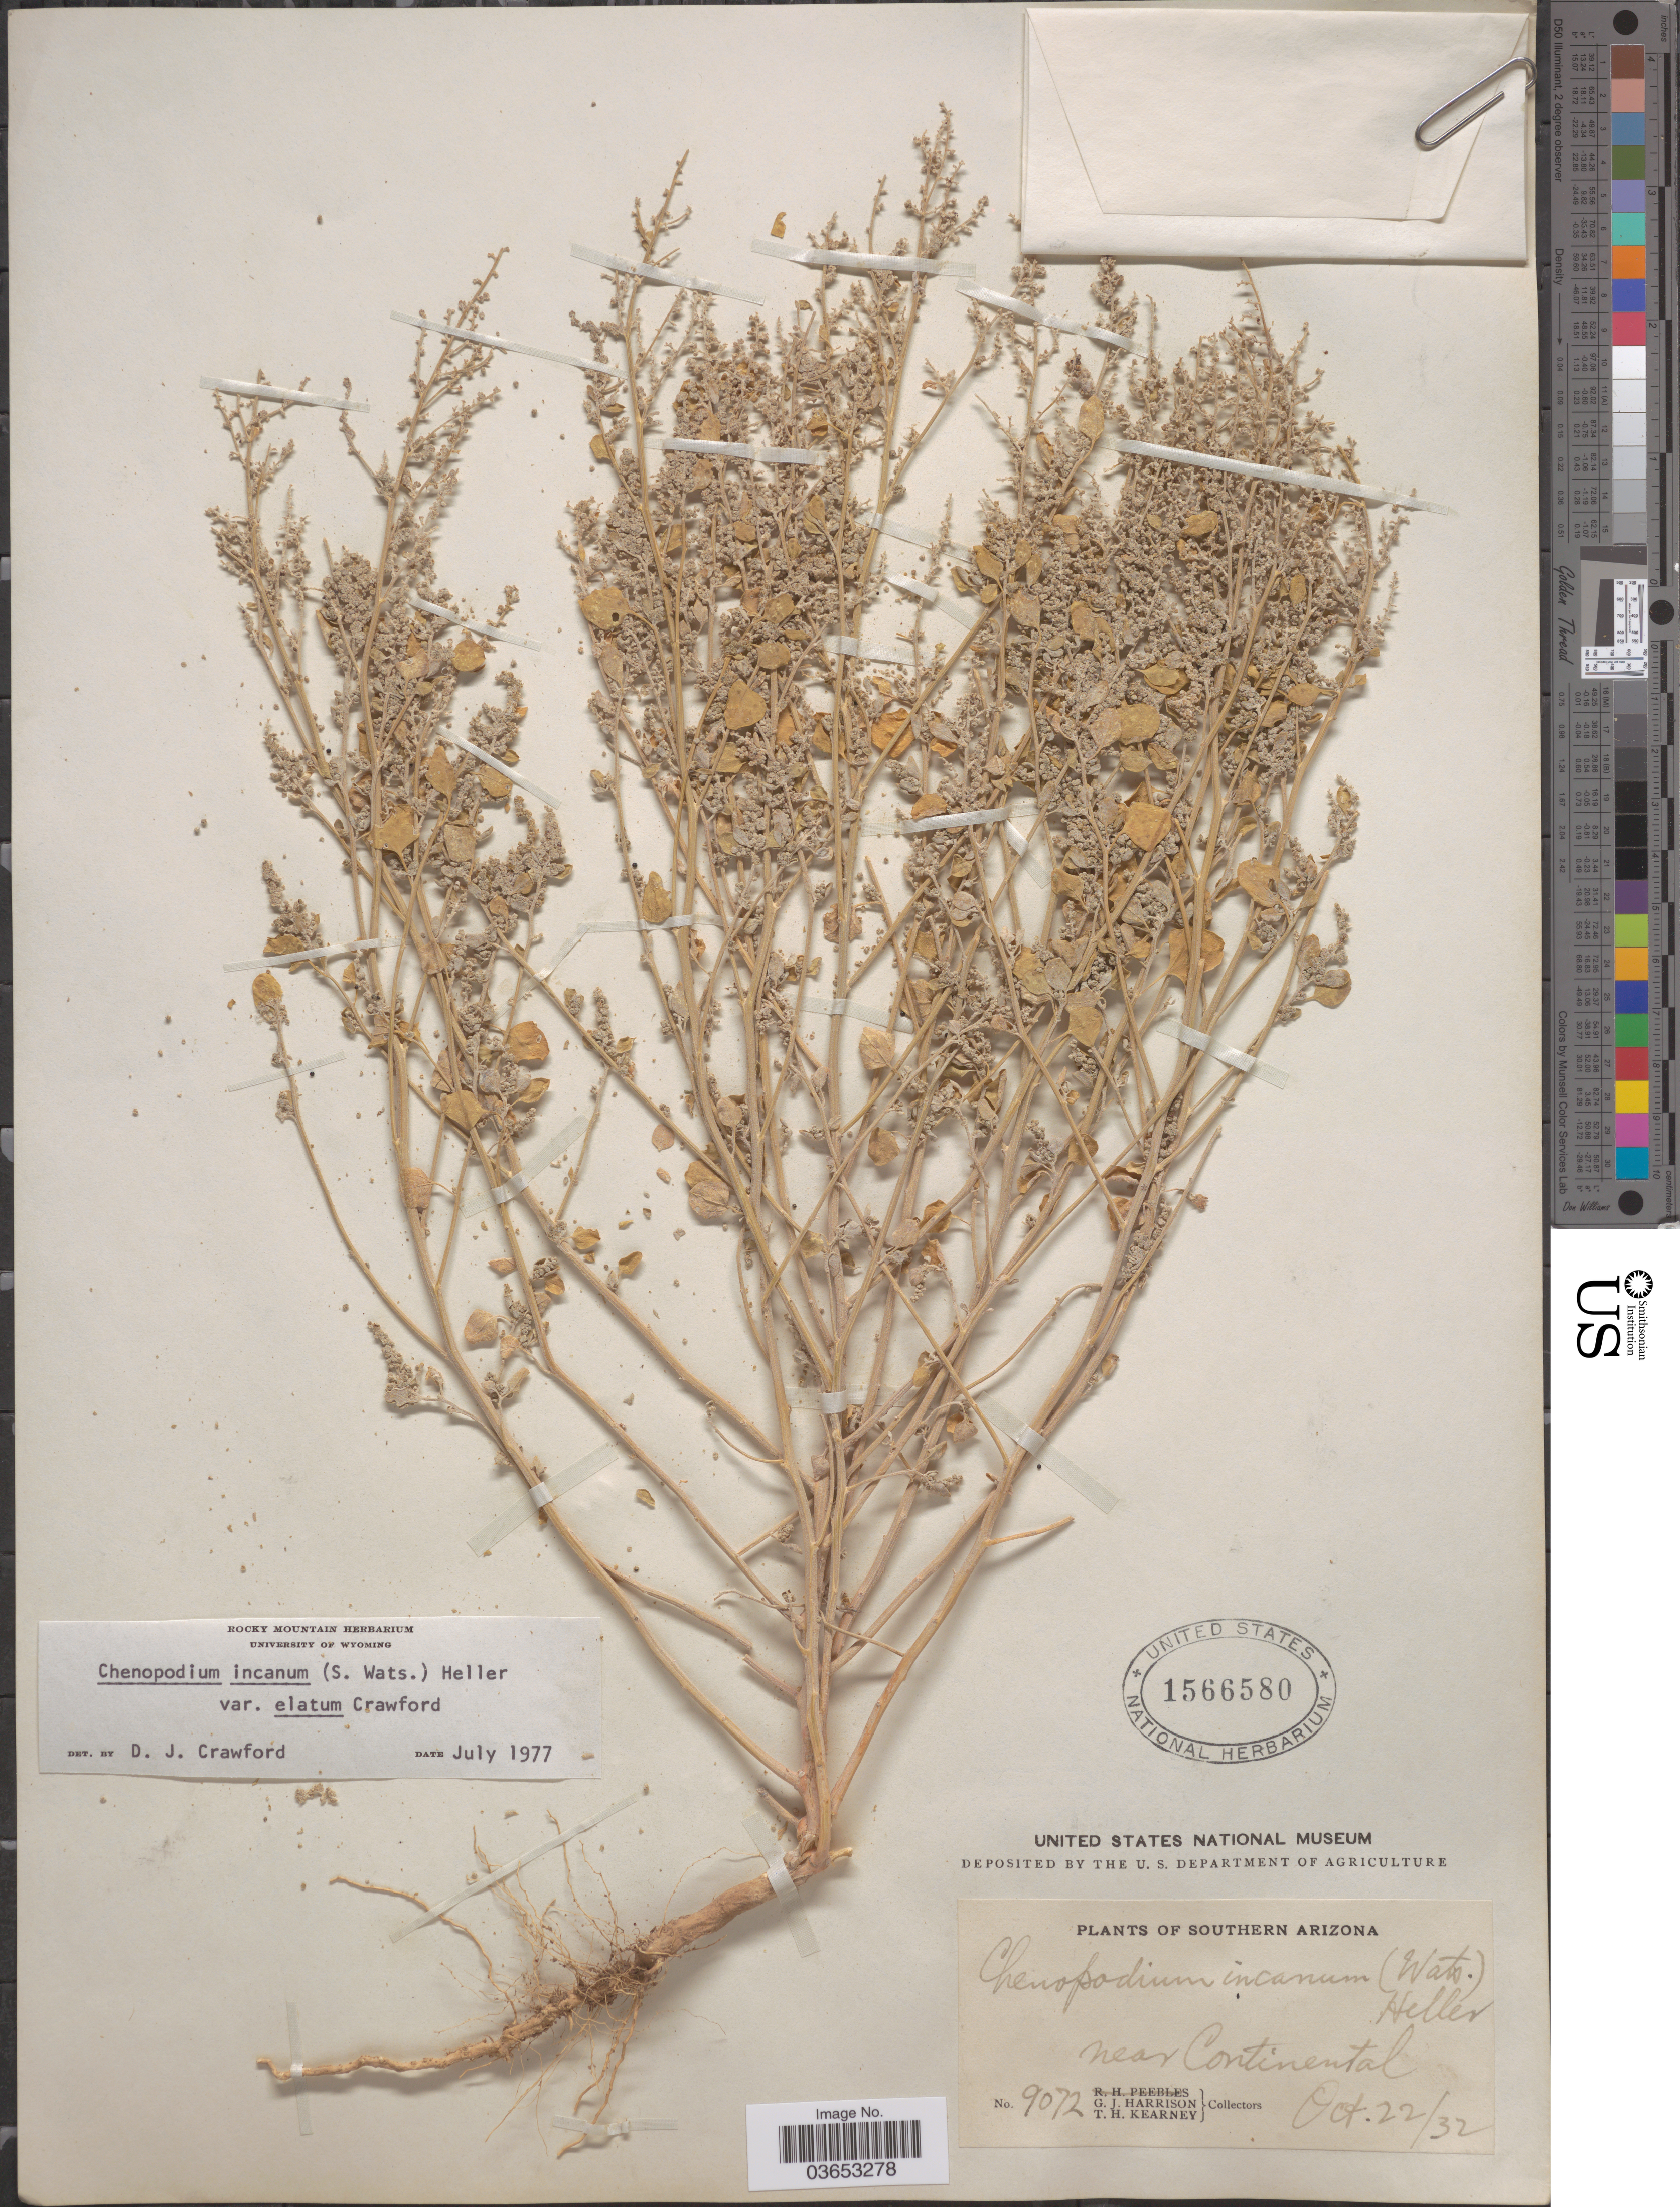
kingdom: Plantae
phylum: Tracheophyta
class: Magnoliopsida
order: Caryophyllales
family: Amaranthaceae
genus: Chenopodium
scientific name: Chenopodium incanum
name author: (S. Watson) A. Heller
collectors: G. J. Harrison & T. H. Kearney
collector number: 9072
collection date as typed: Transcribed d/m/y: 22/10/32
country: United States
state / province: Arizona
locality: Southern Arizona. Near Continental.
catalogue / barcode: US 1566580